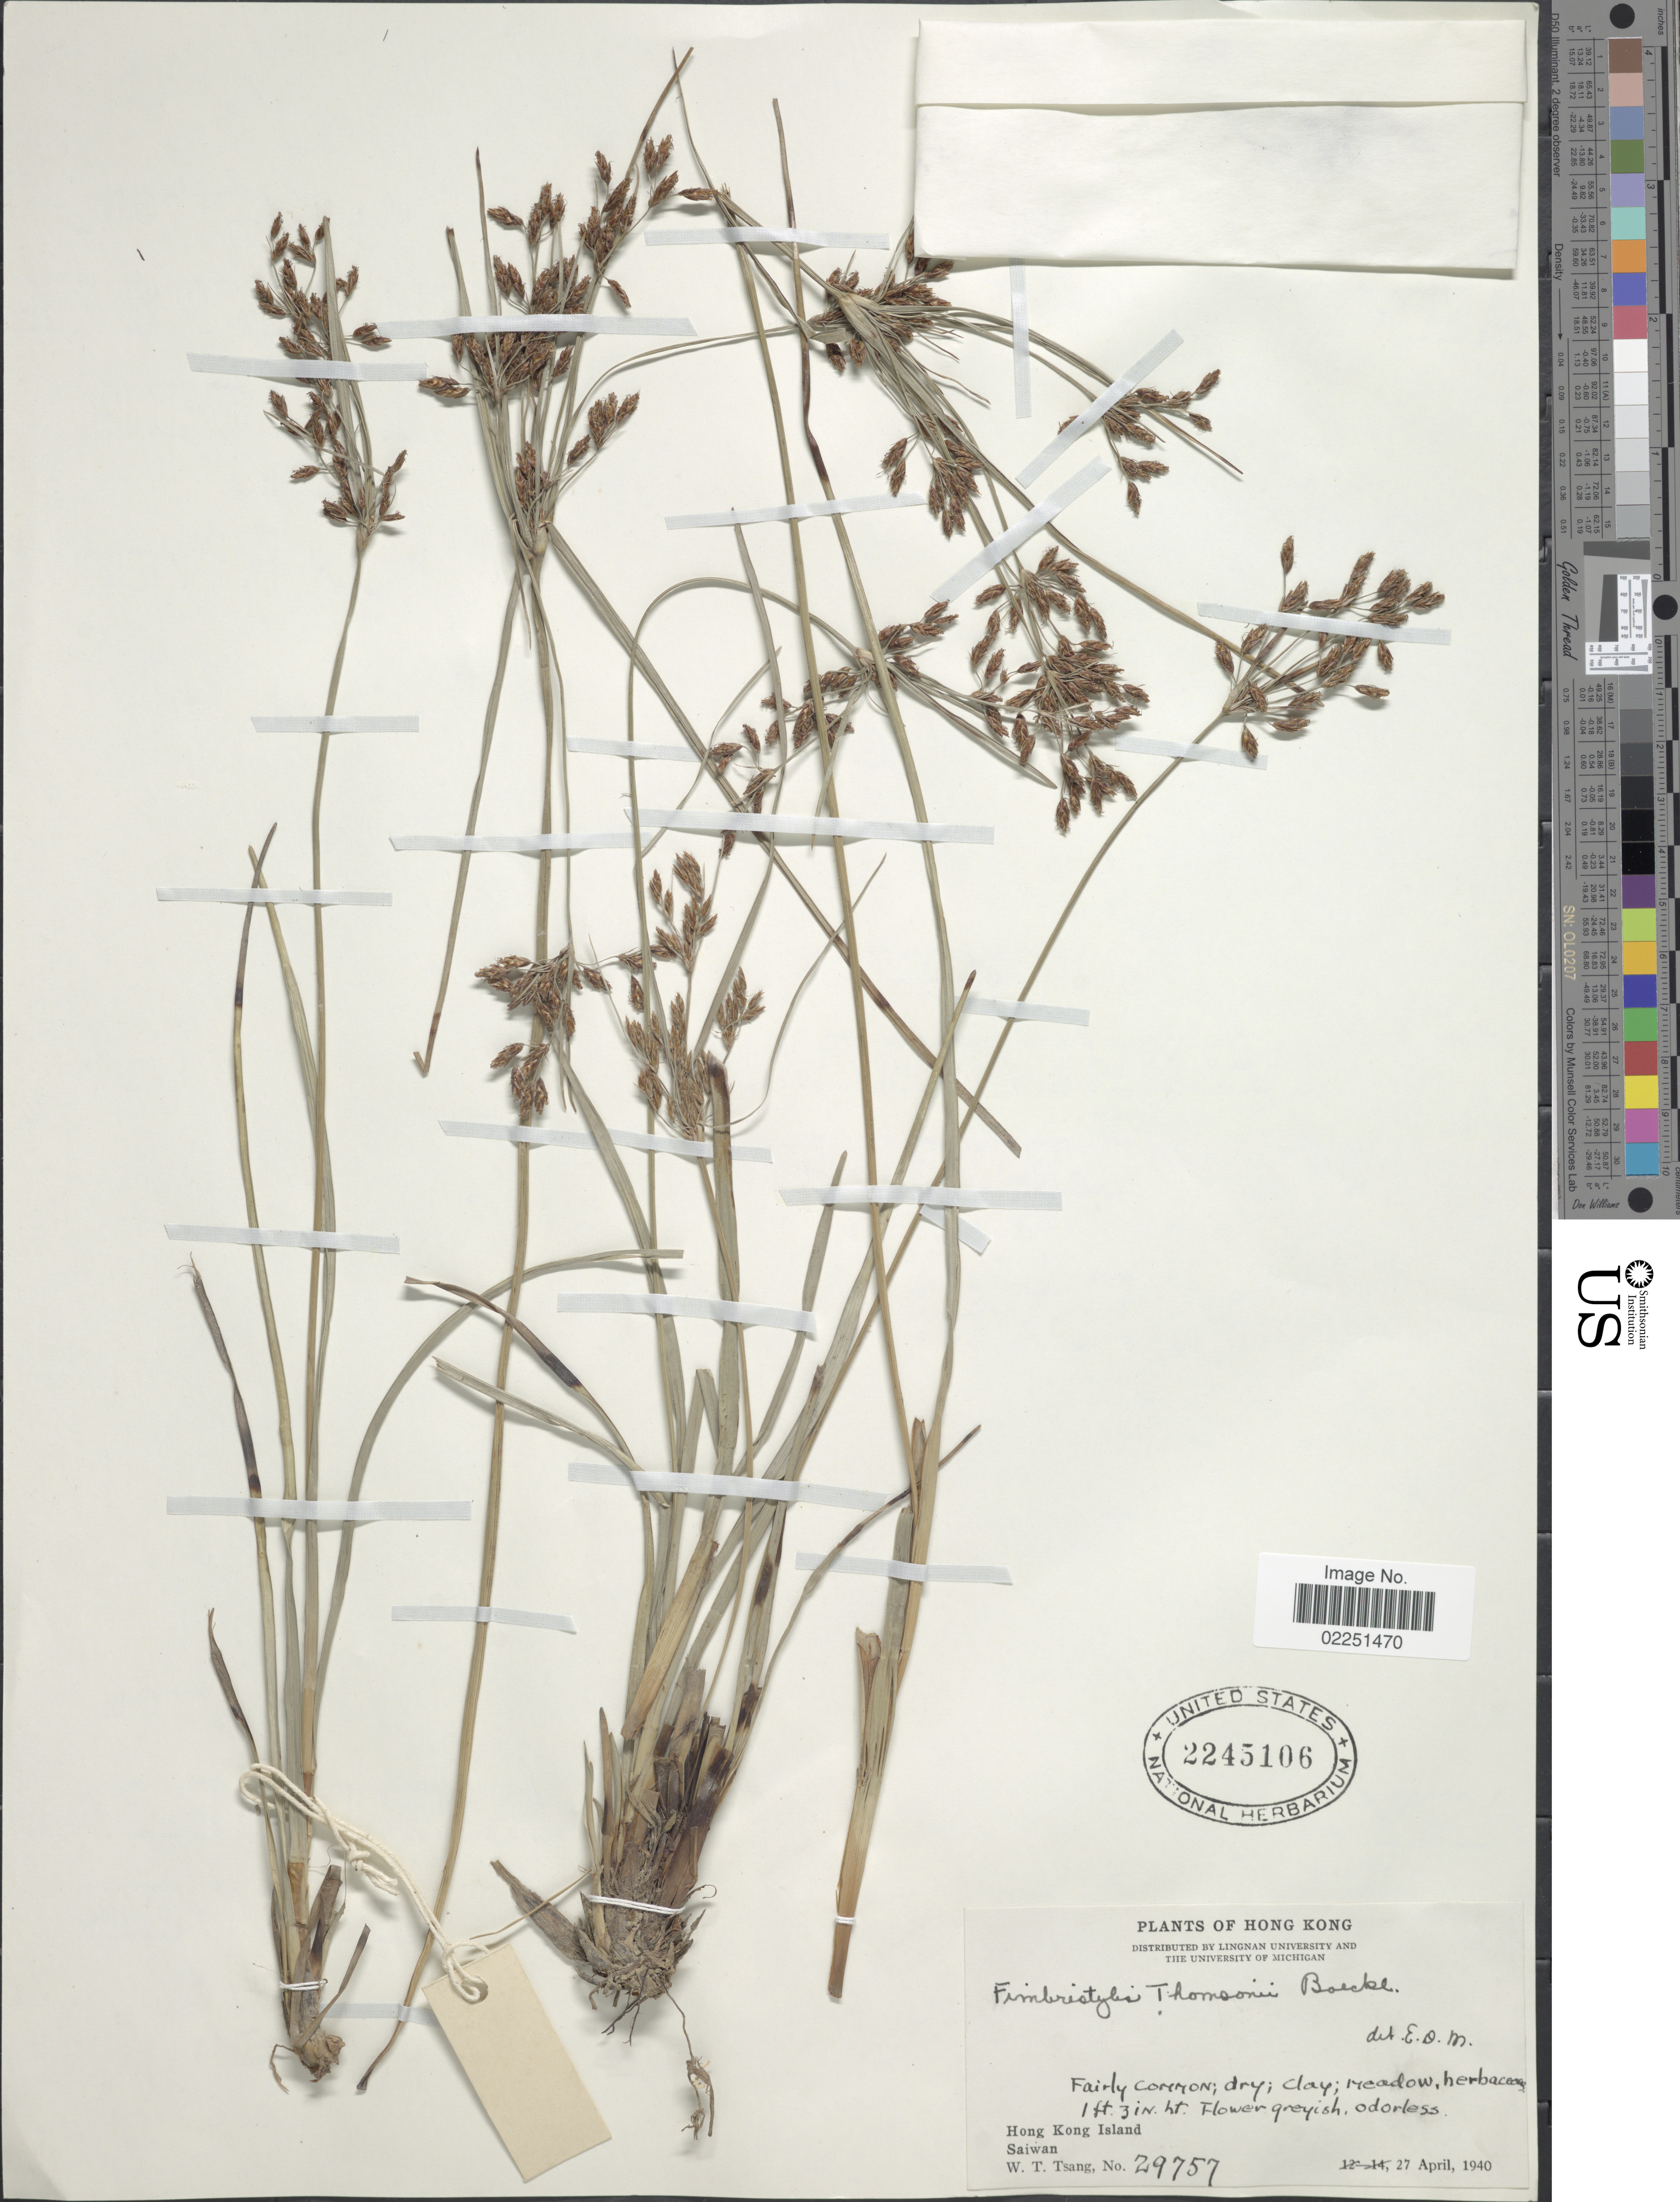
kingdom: Plantae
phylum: Tracheophyta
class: Liliopsida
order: Poales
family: Cyperaceae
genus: Fimbristylis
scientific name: Fimbristylis thomsonii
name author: Boeckeler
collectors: W. T. Tsang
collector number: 29757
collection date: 1940-04-27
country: China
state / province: Hong Kong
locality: Hong Kong Island, Saiwan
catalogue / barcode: US 2245106